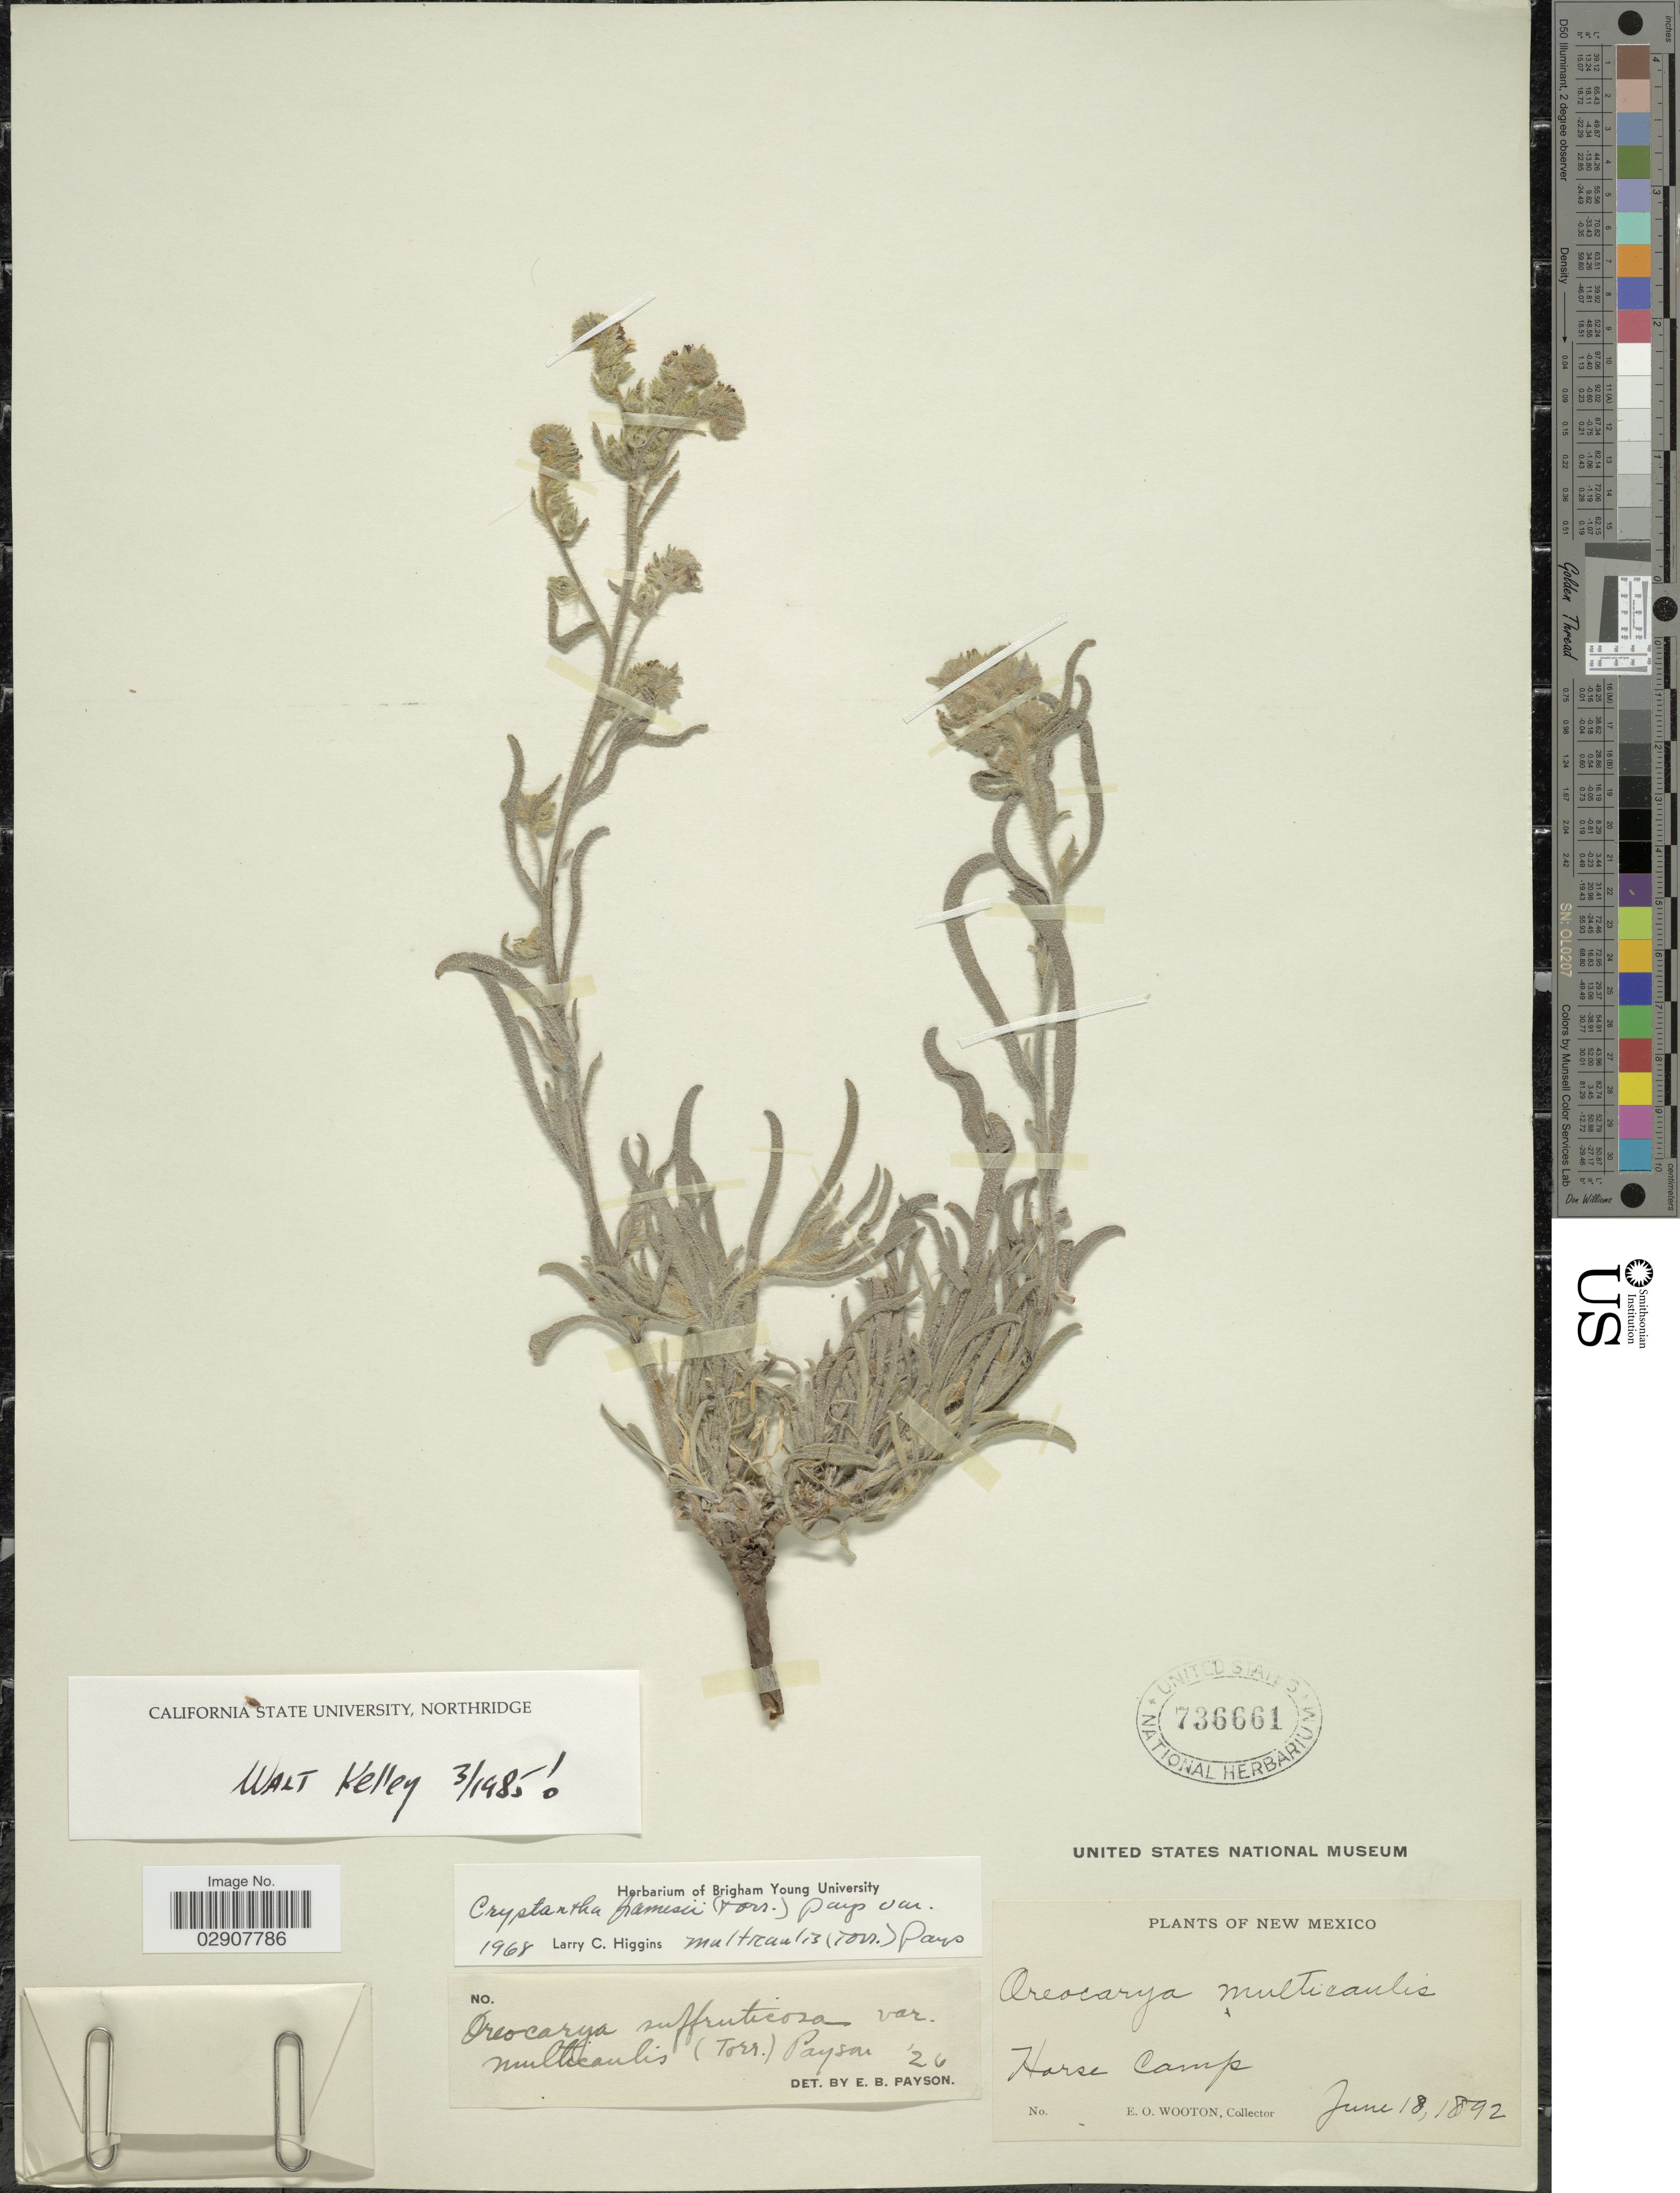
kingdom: Plantae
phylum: Tracheophyta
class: Magnoliopsida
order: Boraginales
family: Boraginaceae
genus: Cryptantha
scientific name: Cryptantha jamesii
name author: (Torr.) Payson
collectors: E. O. Wooton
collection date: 1892-06-18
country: United States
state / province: New Mexico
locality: Horse camp. New Mexico.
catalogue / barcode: US 736661